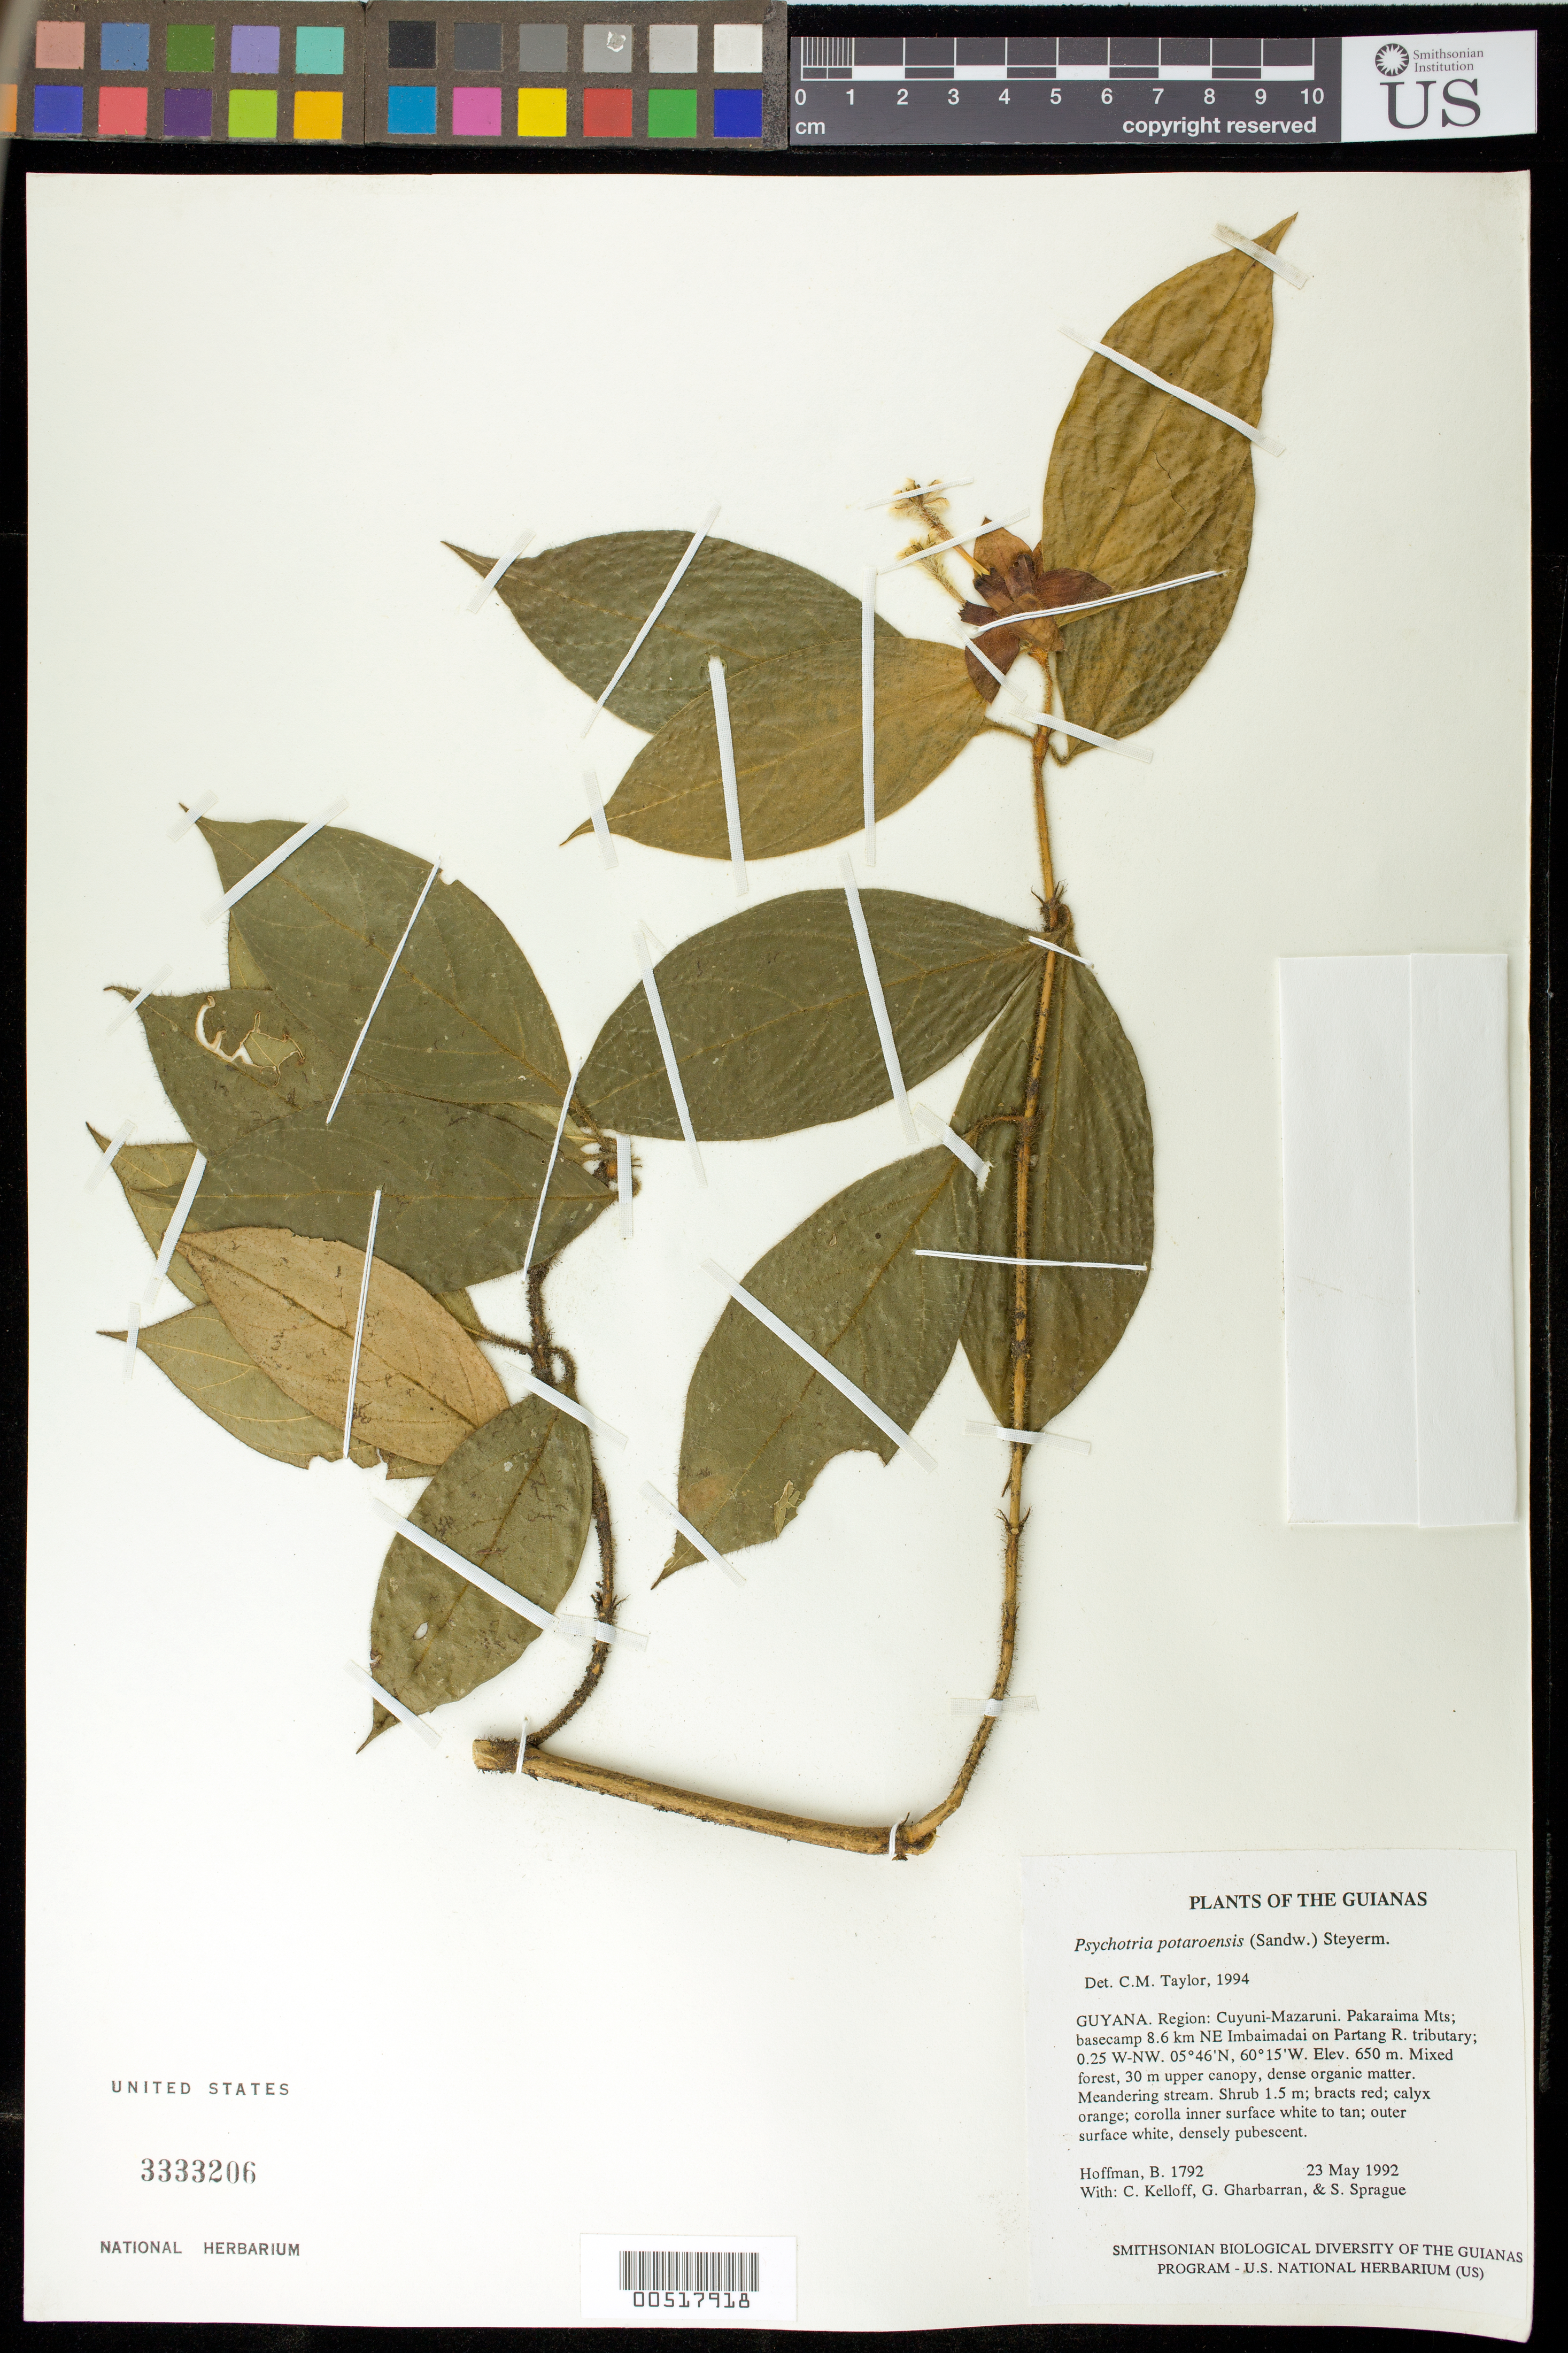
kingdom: Plantae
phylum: Tracheophyta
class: Magnoliopsida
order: Gentianales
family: Rubiaceae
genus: Palicourea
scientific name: Palicourea potaroensis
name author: (Sandw.) Delprete & J.H. Kirkbr.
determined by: Kirkbride, J. H.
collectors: B. Hoffman, C. L. Kelloff, G. Gharbarran & S. Sprague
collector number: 1792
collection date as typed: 23 May 1992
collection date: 1992-05-23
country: Guyana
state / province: Cuyuni-Mazaruni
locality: Pakaraima Mts; basecamp 8.6 km NE Imbaimadai on Partang River tributary; 0.25 - 0.40 km WNW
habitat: Mixed forest, 30 m upper canopy, dense organic matter. Meandering stream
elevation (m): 650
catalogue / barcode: US 3333206